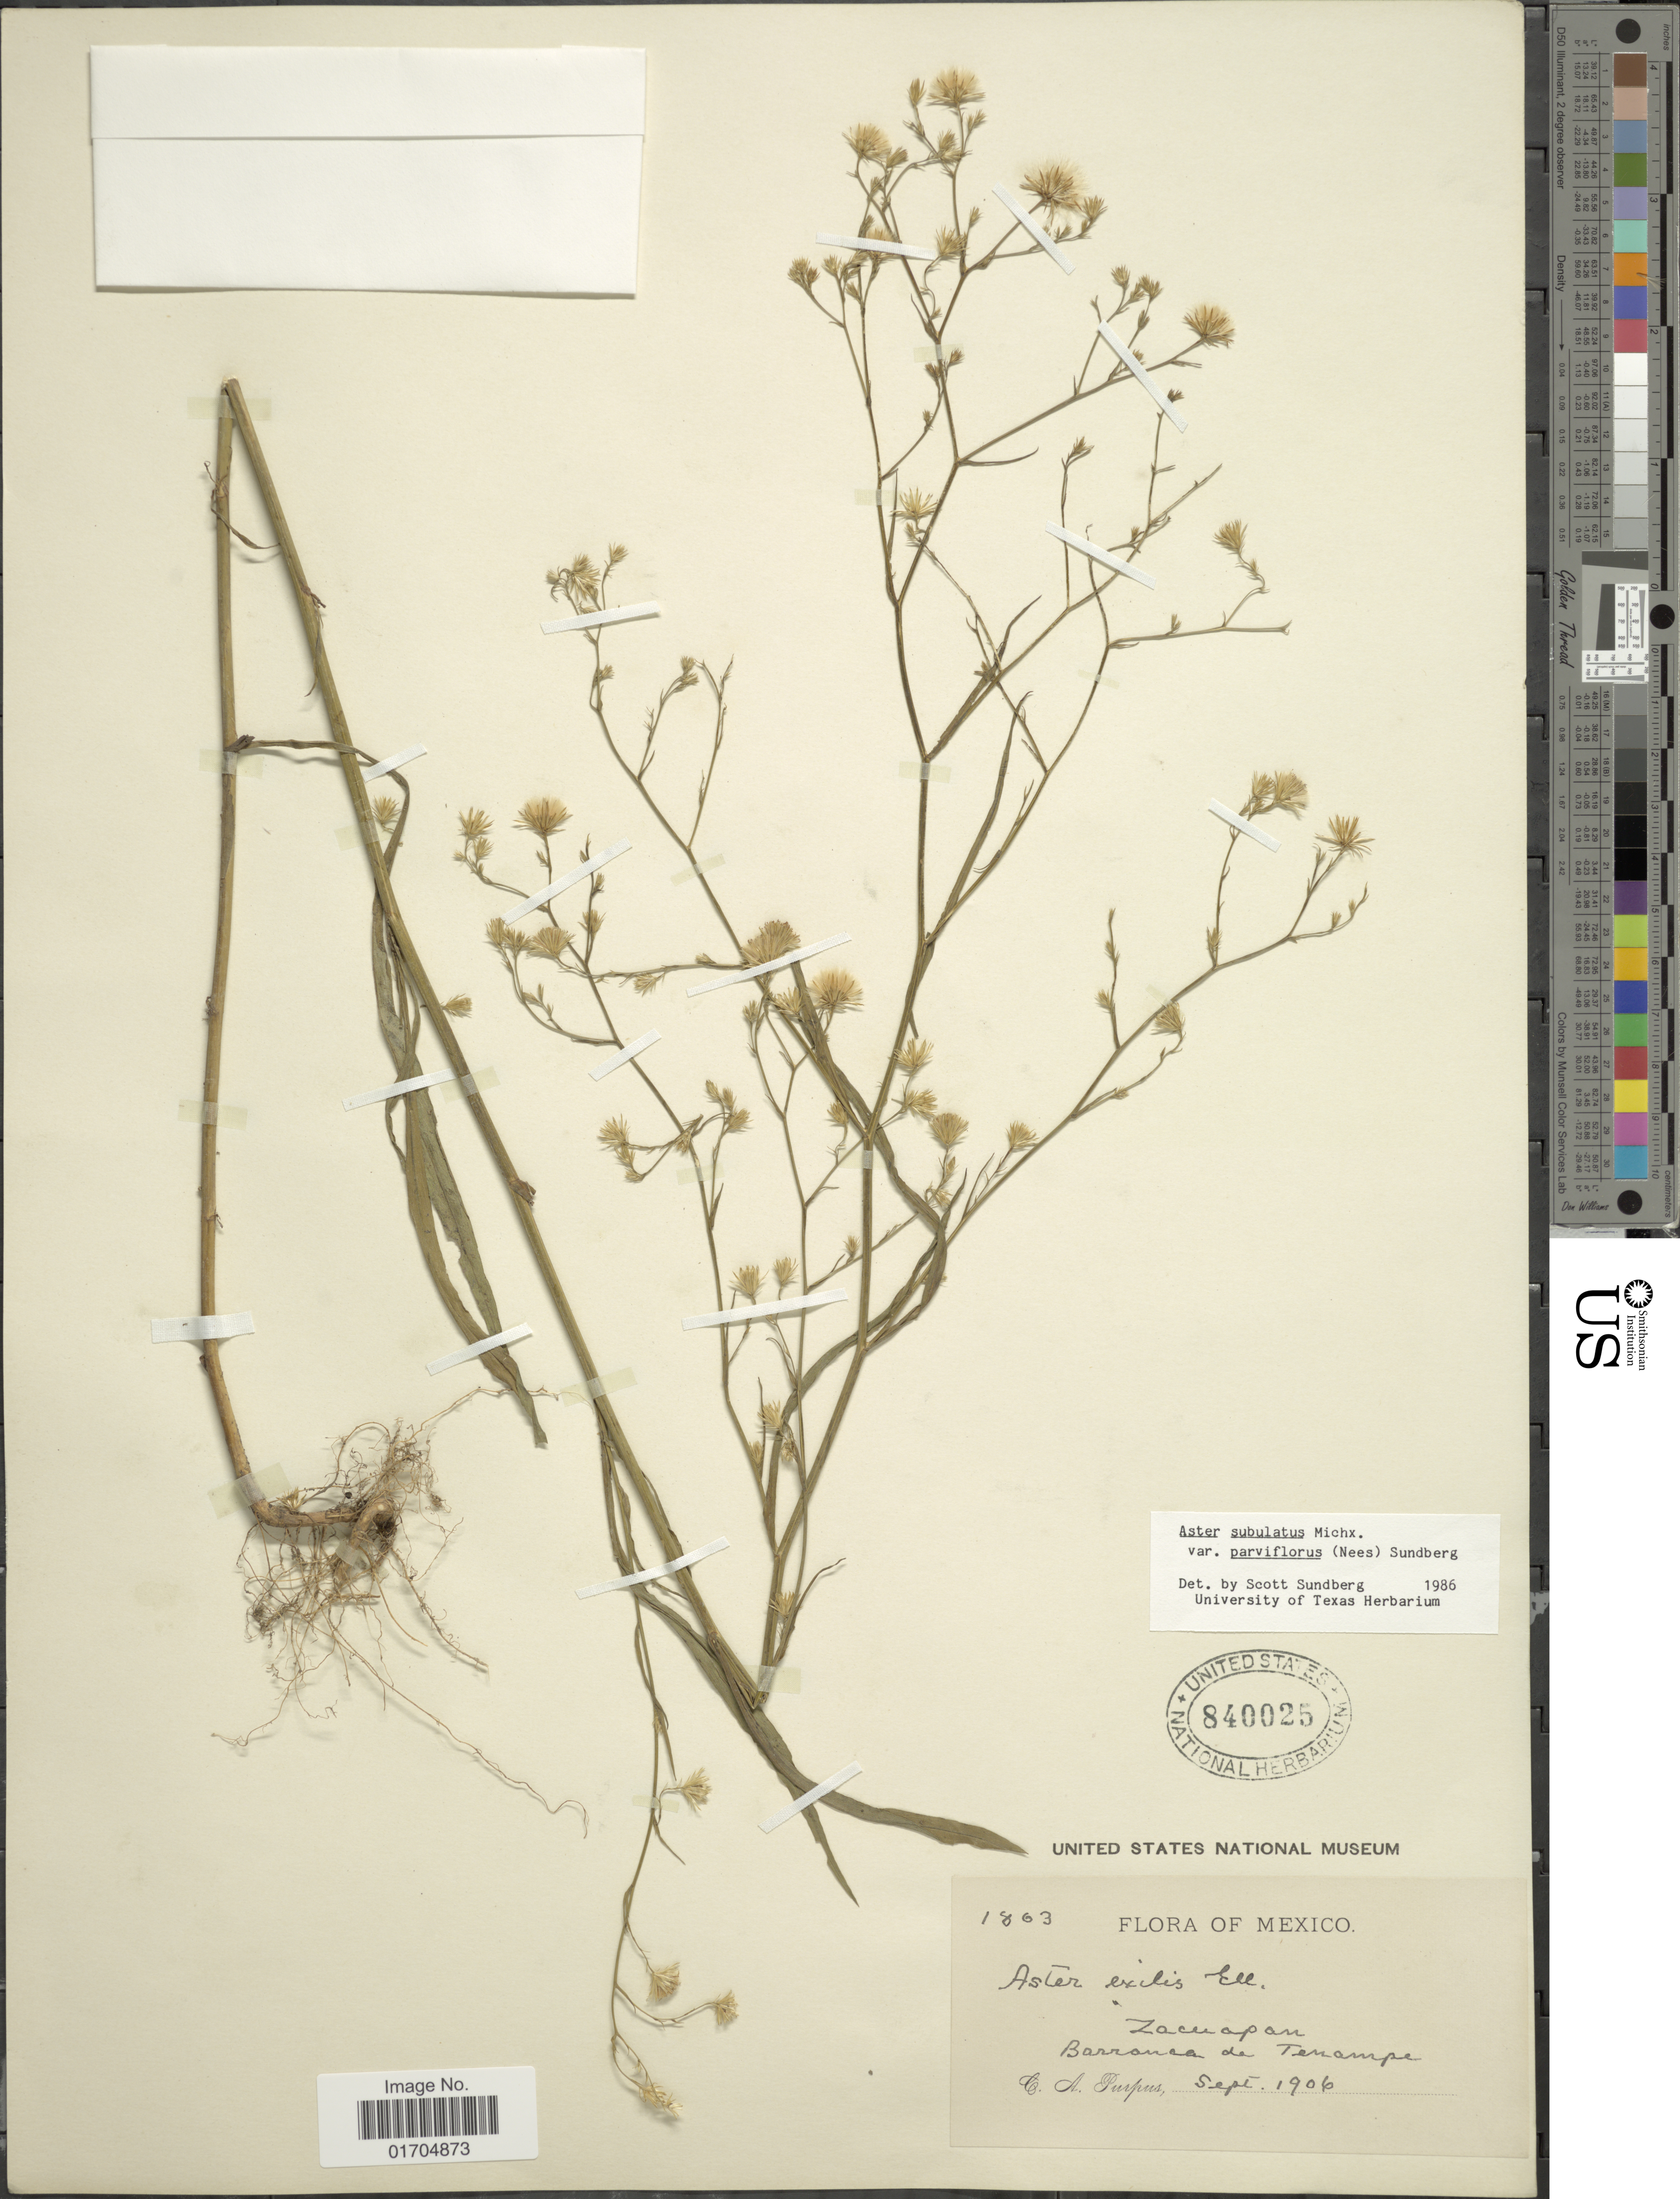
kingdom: Plantae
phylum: Tracheophyta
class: Magnoliopsida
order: Asterales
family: Asteraceae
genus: Symphyotrichum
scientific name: Symphyotrichum subulatum var. parviflorum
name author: (Nees) S.D. Sundb.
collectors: C. A. Purpus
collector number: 1803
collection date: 1906-09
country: Mexico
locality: Zacuapan, Barranca de Tenampe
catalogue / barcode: US 840025